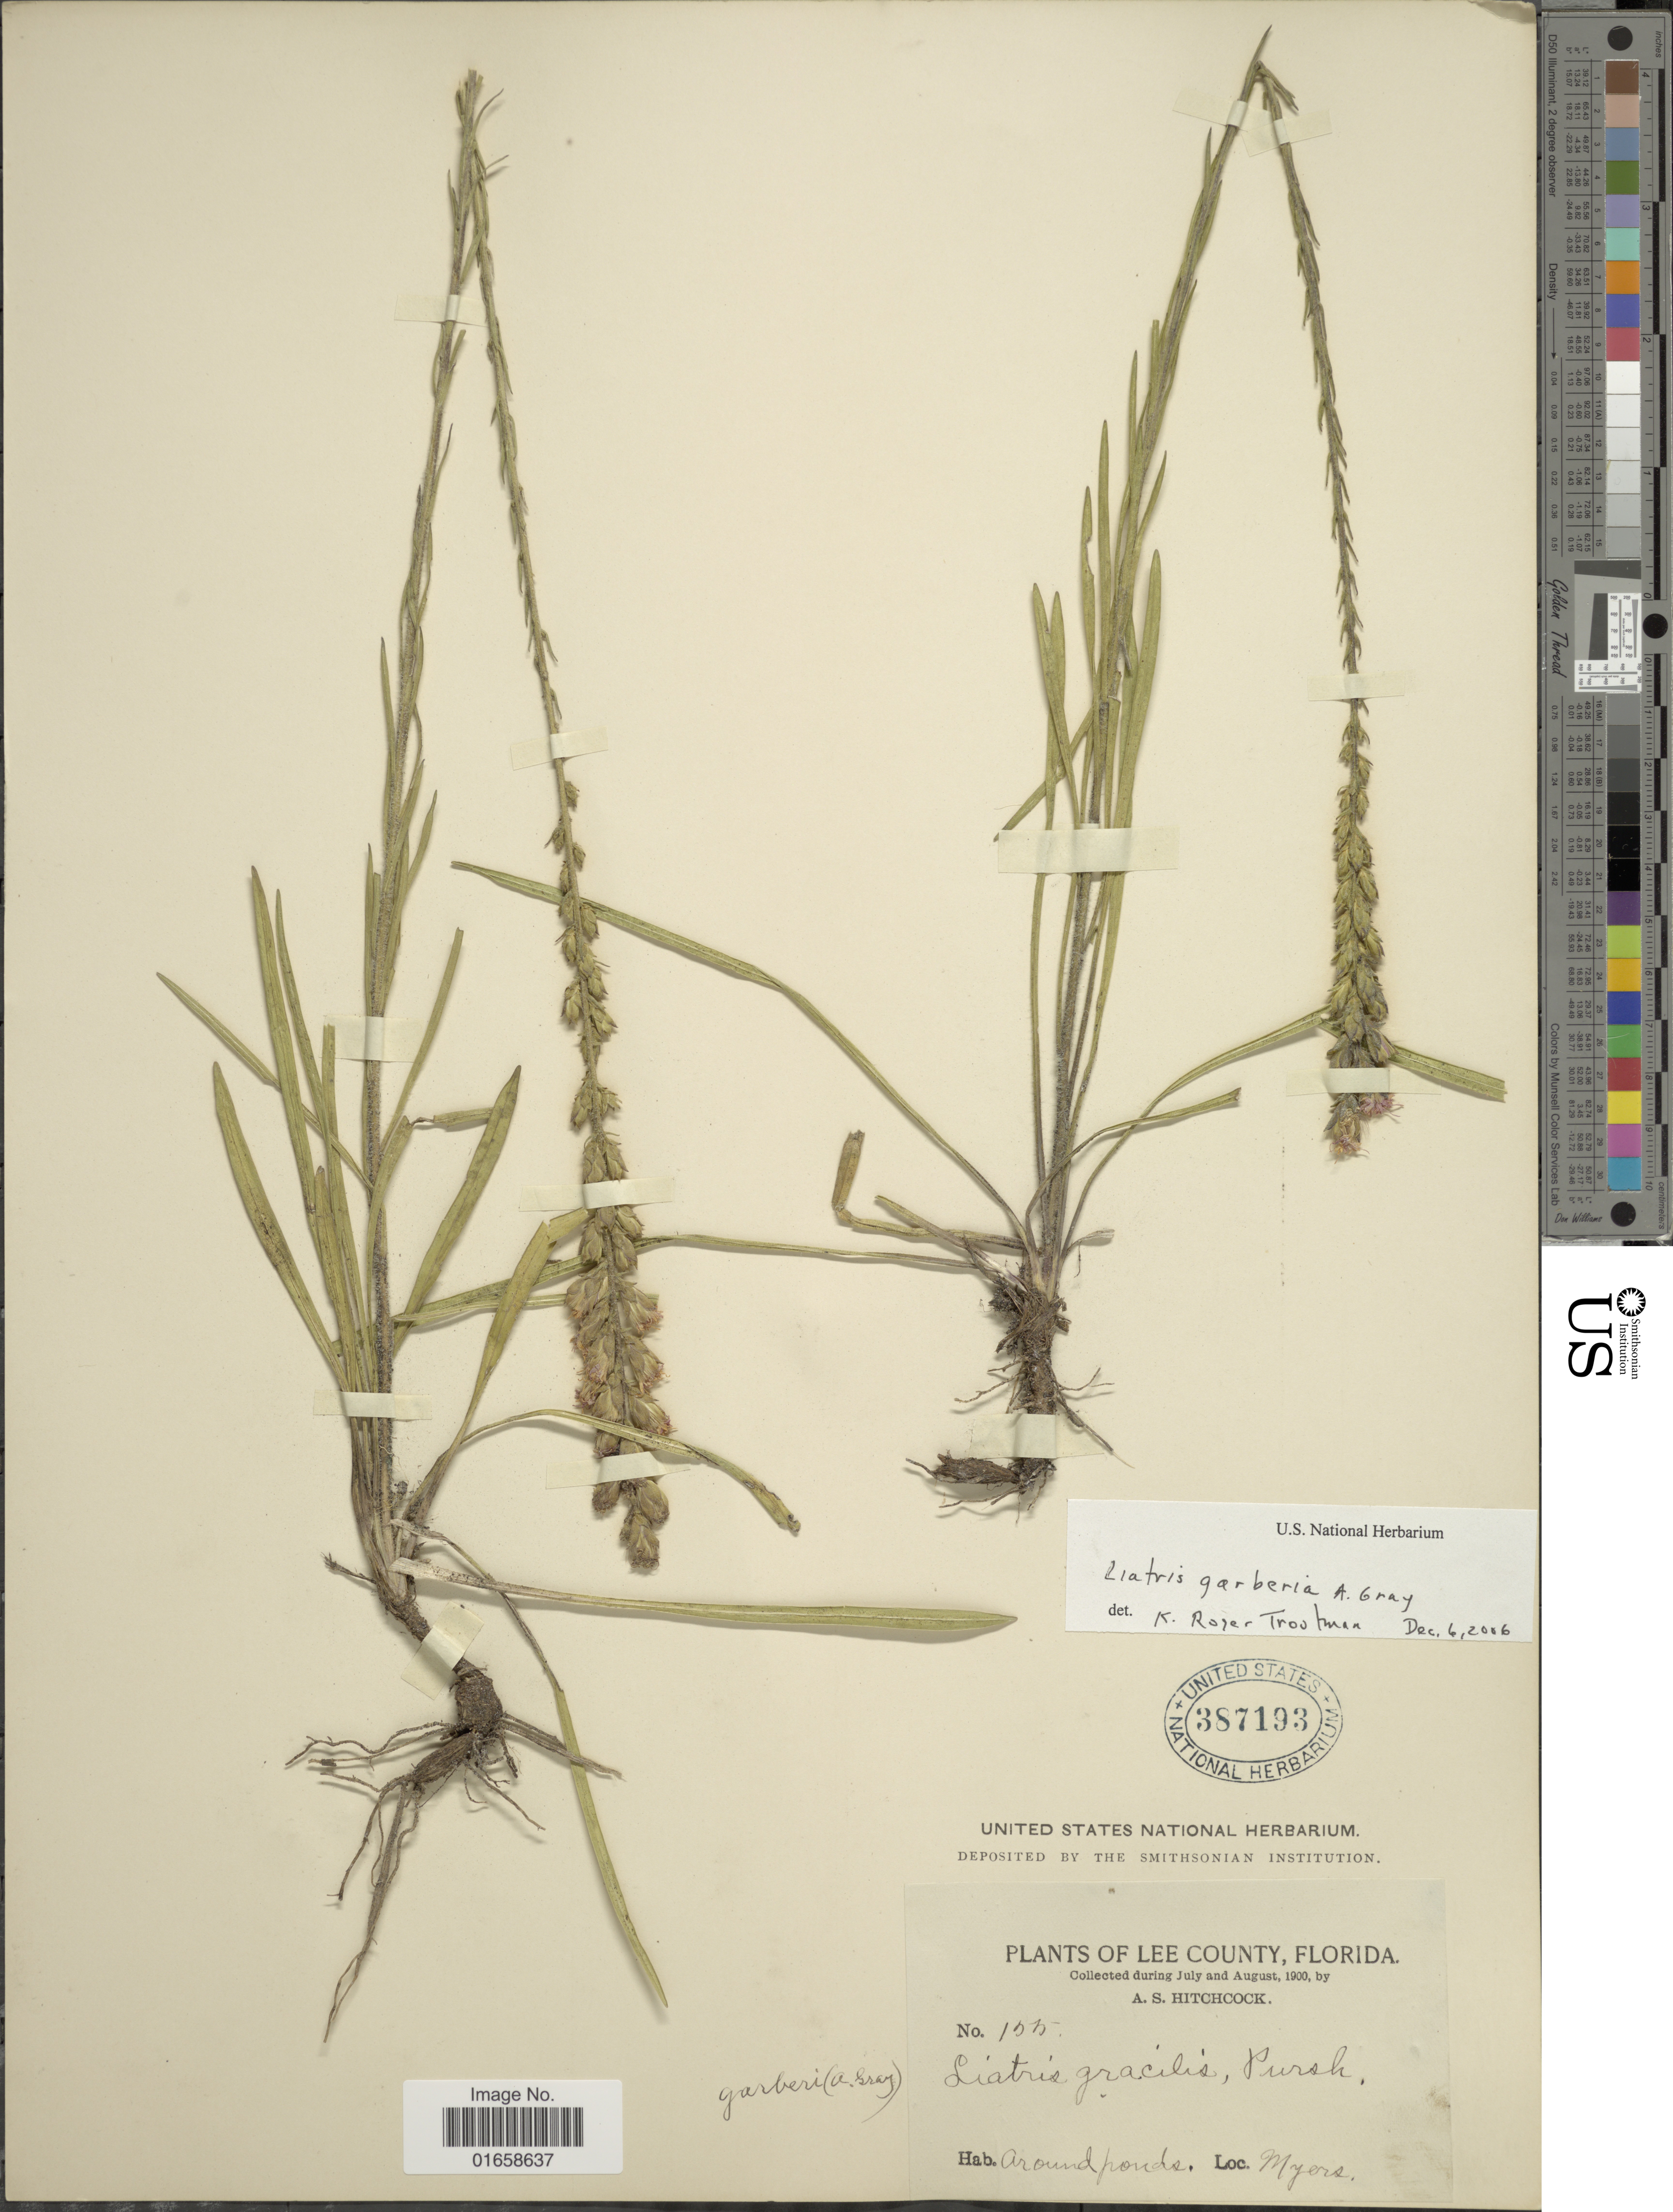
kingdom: Plantae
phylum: Tracheophyta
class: Magnoliopsida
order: Asterales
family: Asteraceae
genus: Liatris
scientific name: Liatris garberi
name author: A. Gray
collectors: A. S. Hitchcock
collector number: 155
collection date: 1900-07/1900-08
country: United States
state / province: Florida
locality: Lee County, Myers, around ponds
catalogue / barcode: US 387193